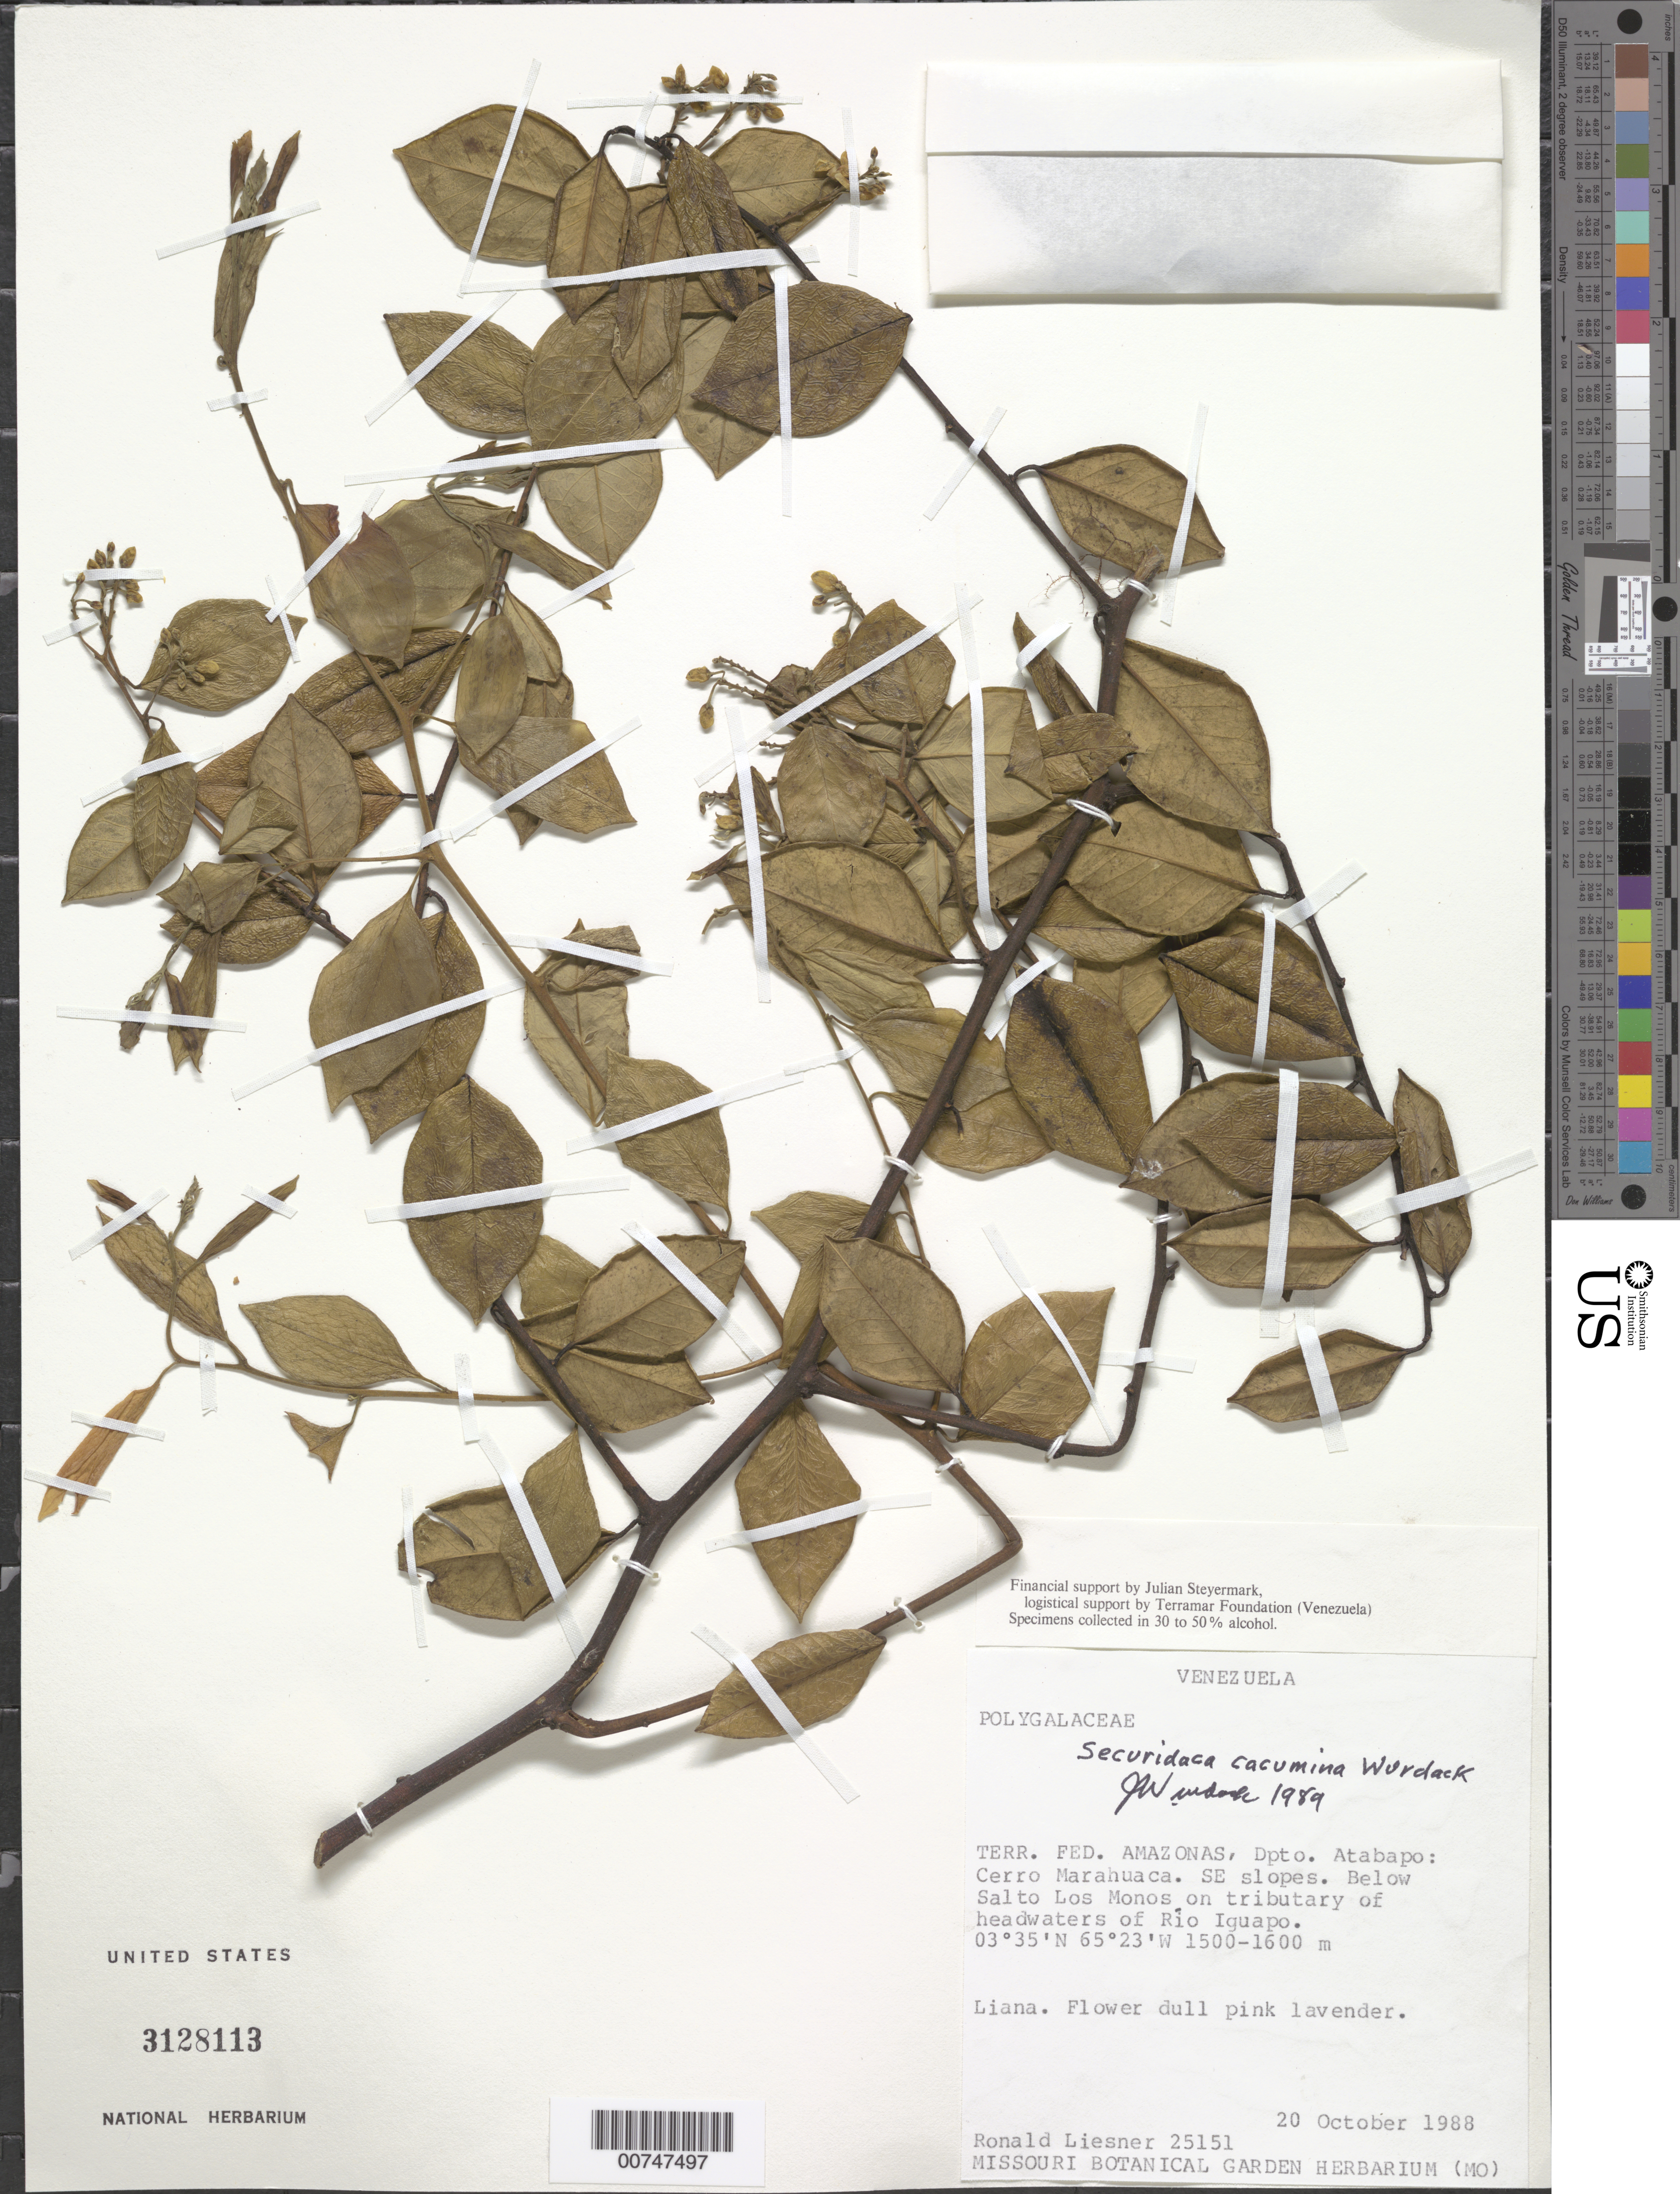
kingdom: Plantae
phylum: Tracheophyta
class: Magnoliopsida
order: Fabales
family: Polygalaceae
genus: Securidaca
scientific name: Securidaca cacumina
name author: Wurdack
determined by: Wurdack, John J., (US), US (UNITED STATES)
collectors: R. L. Liesner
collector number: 25151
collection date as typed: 20-Oct-88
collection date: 1988-10-20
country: Venezuela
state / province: Amazonas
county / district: Atabapo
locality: Cerro Marahuaca, SE slopes, below Salto Los Monos (tributary of headwaters of Río Iguapo)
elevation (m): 1500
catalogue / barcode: US 3128113